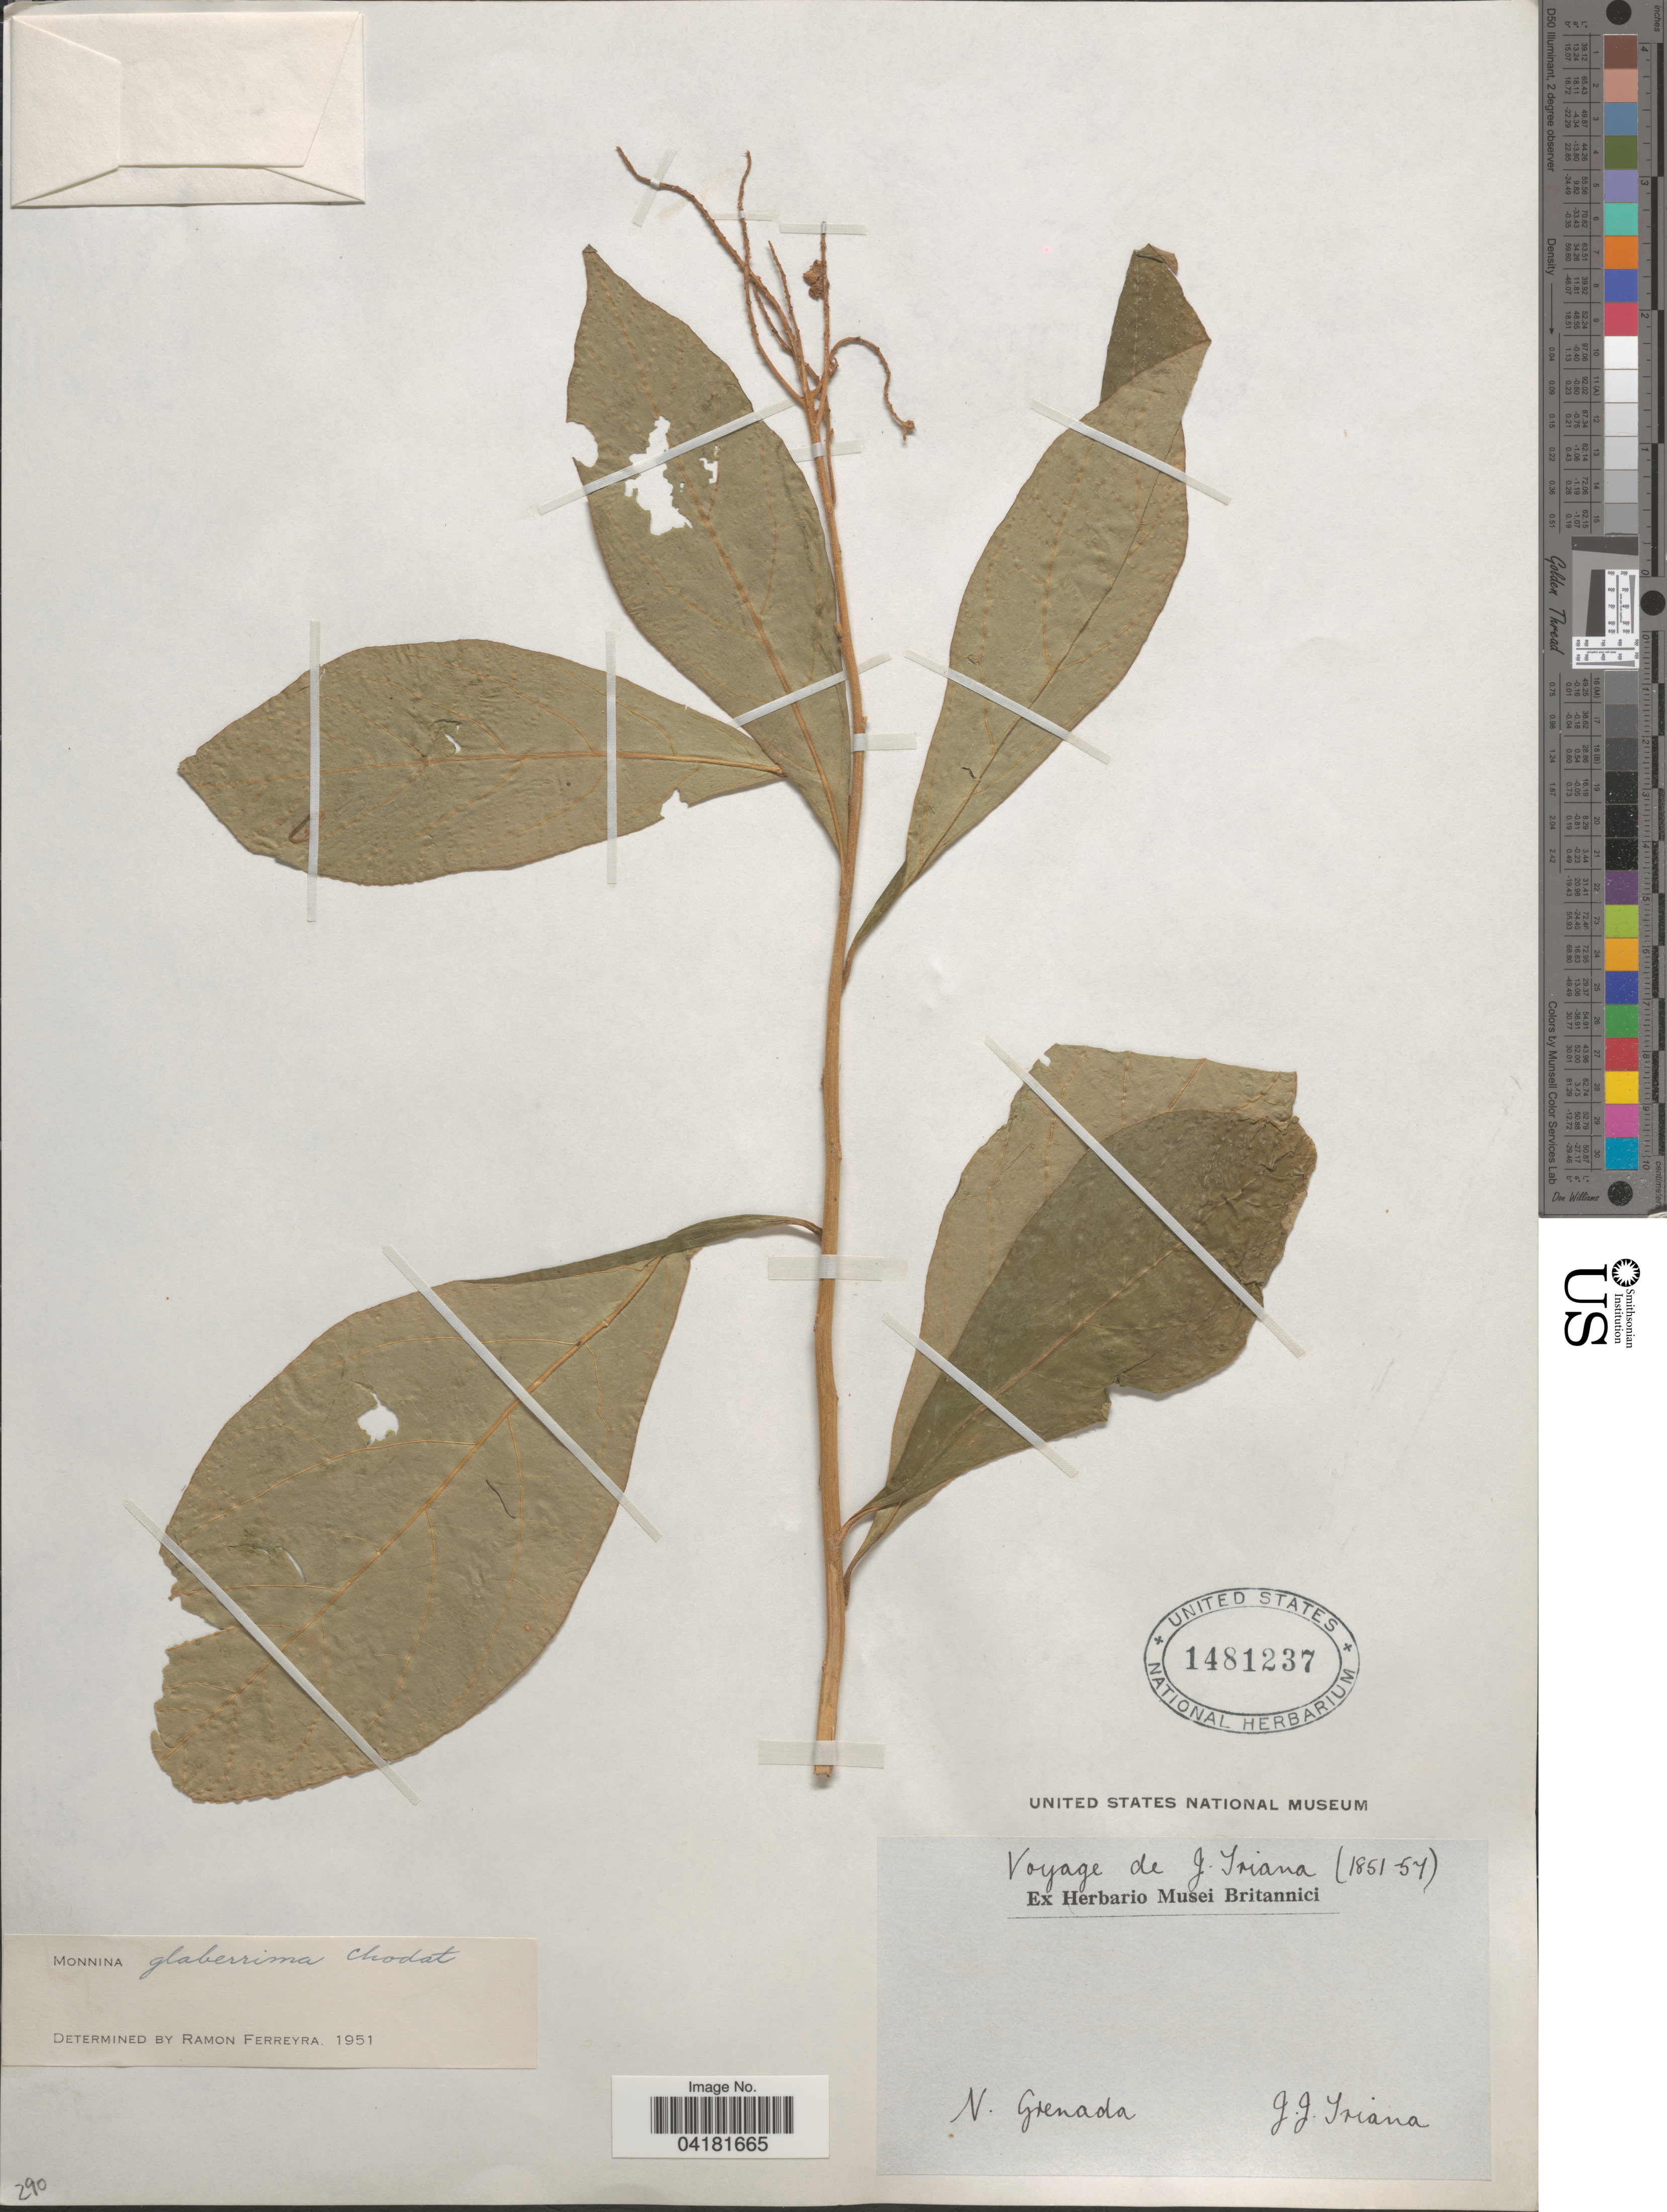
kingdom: Plantae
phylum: Tracheophyta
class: Magnoliopsida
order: Fabales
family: Polygalaceae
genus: Monnina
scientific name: Monnina glaberrima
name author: Chodat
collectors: J. J. Triana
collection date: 1851/1854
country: Colombia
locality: N. Grenada. Voyage de J. Triana.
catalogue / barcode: US 1481237